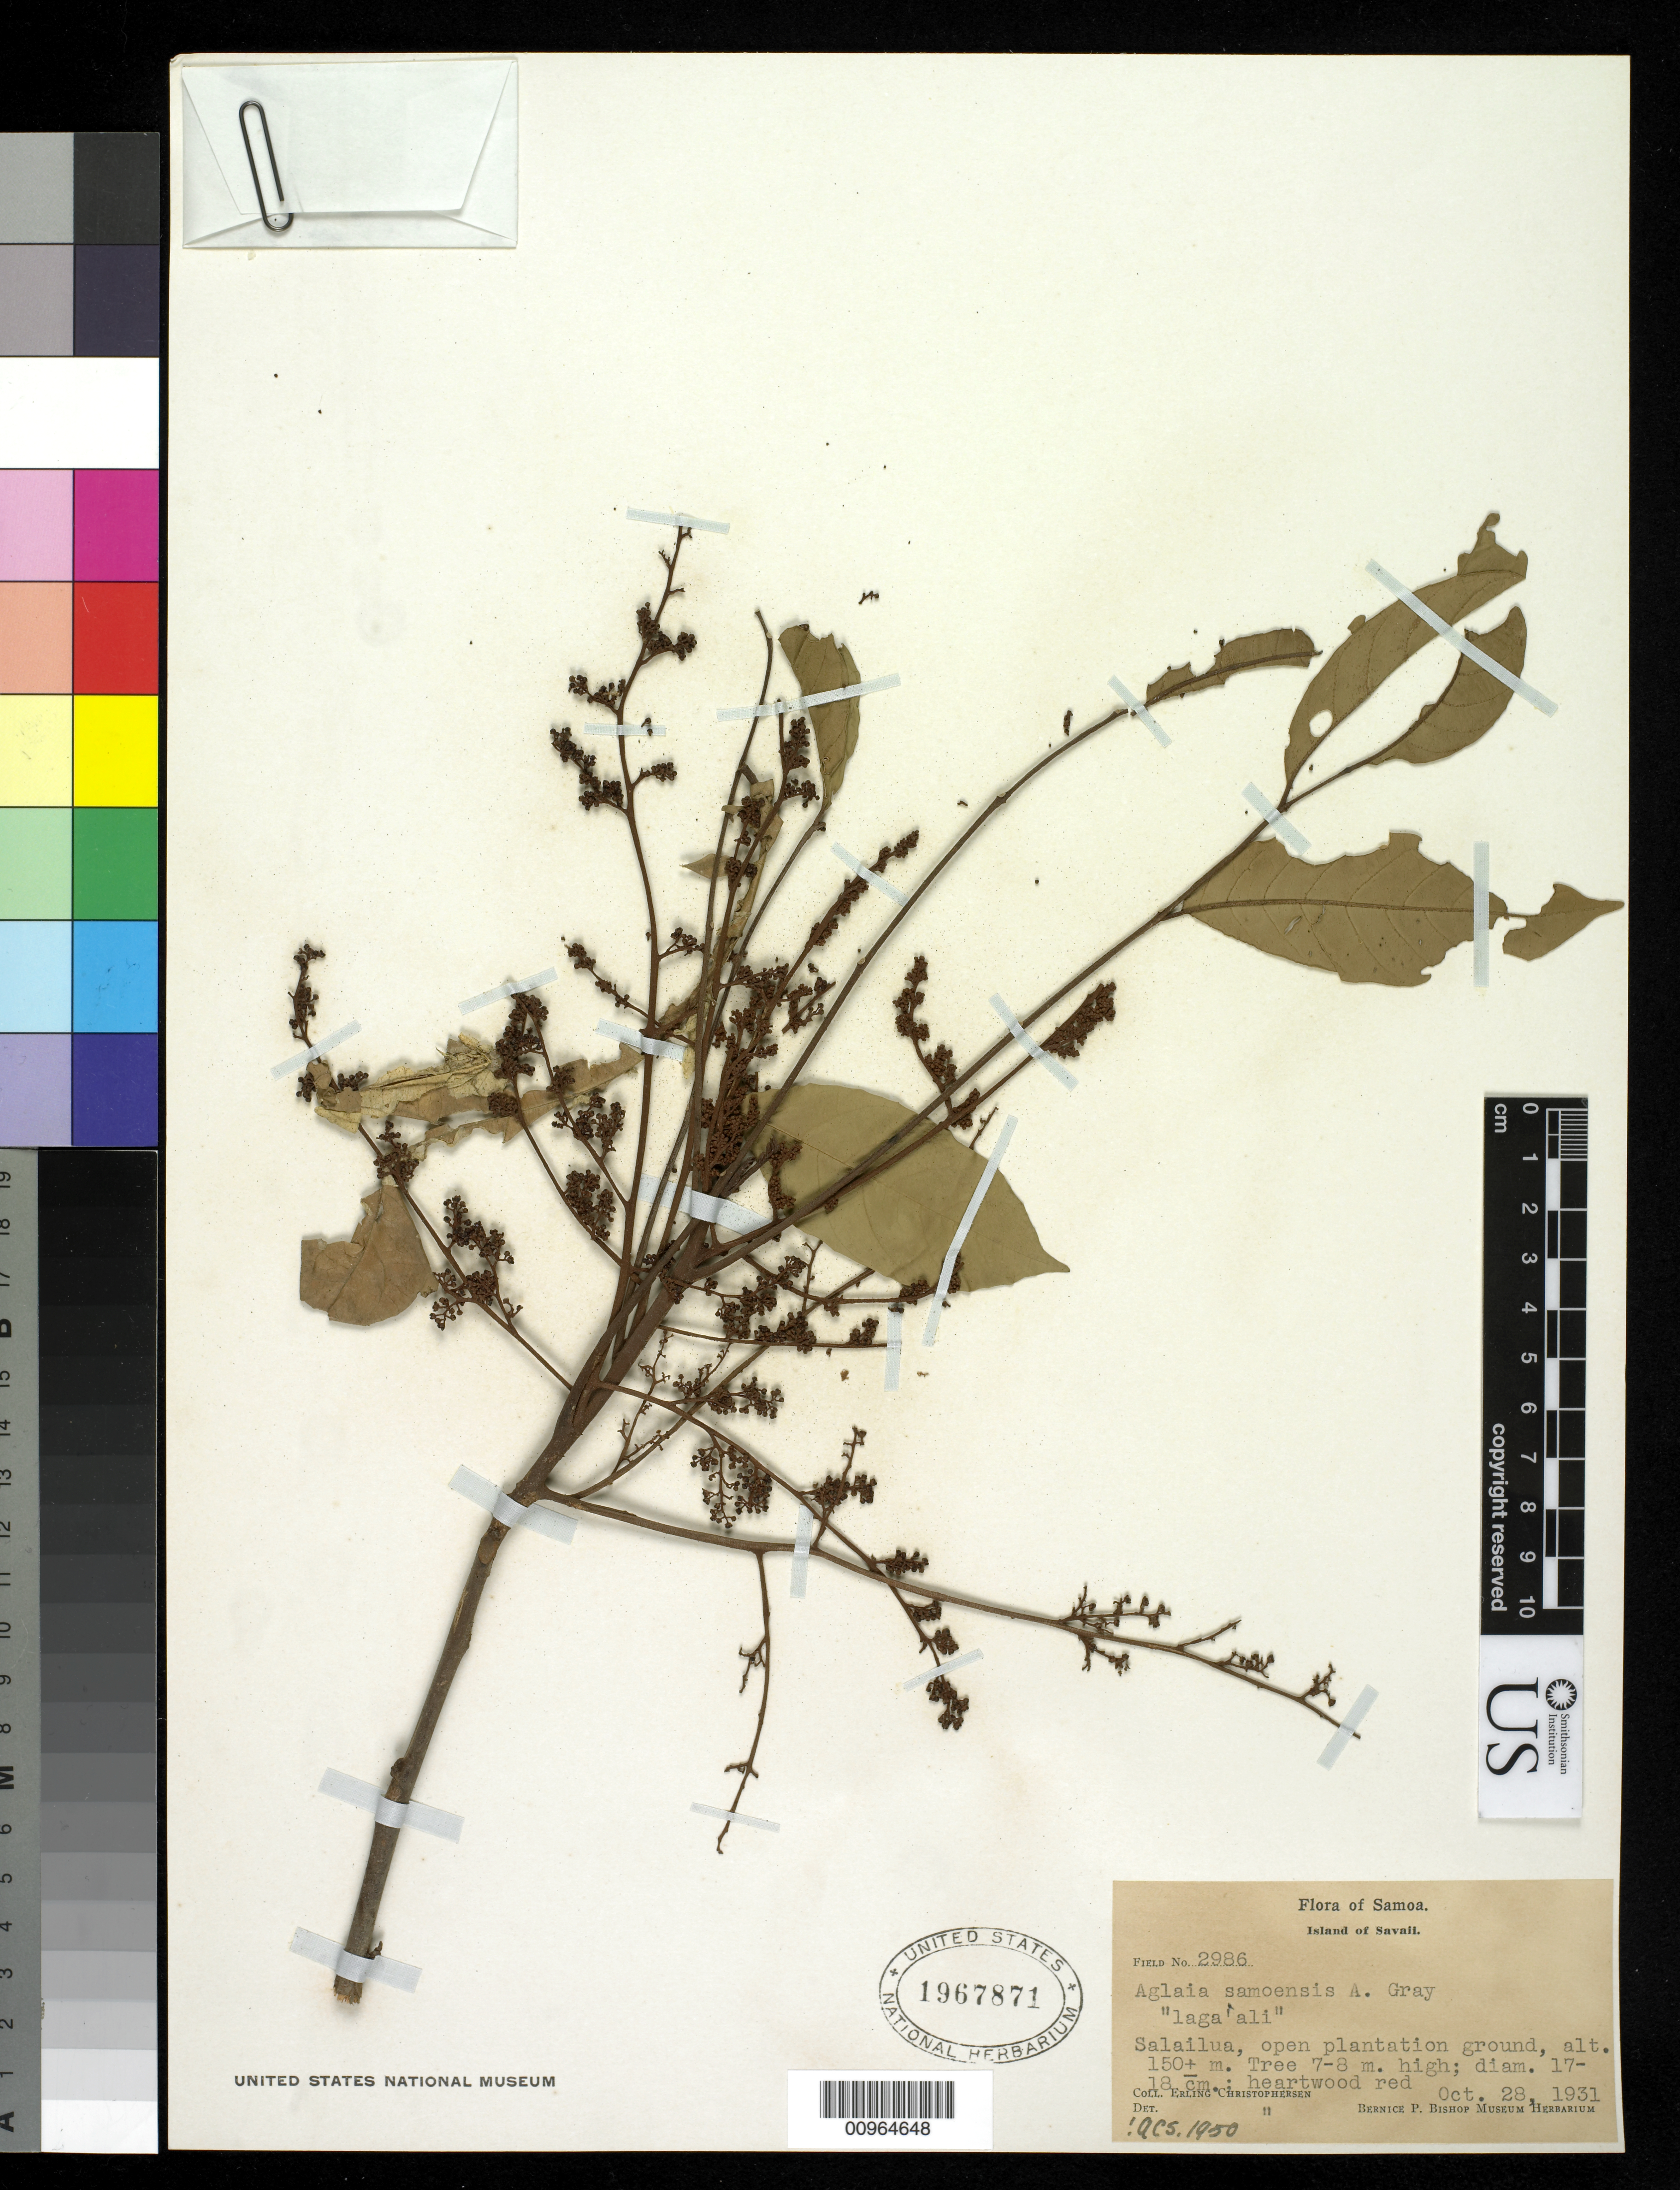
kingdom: Plantae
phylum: Tracheophyta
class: Magnoliopsida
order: Sapindales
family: Meliaceae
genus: Aglaia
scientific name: Aglaia samoensis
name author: A. Gray in Wilkes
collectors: E. Christophersen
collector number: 2986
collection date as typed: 28 Oct 1931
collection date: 1931-10-28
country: Samoa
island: Savai'i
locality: Salailua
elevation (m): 150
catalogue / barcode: US 1967871